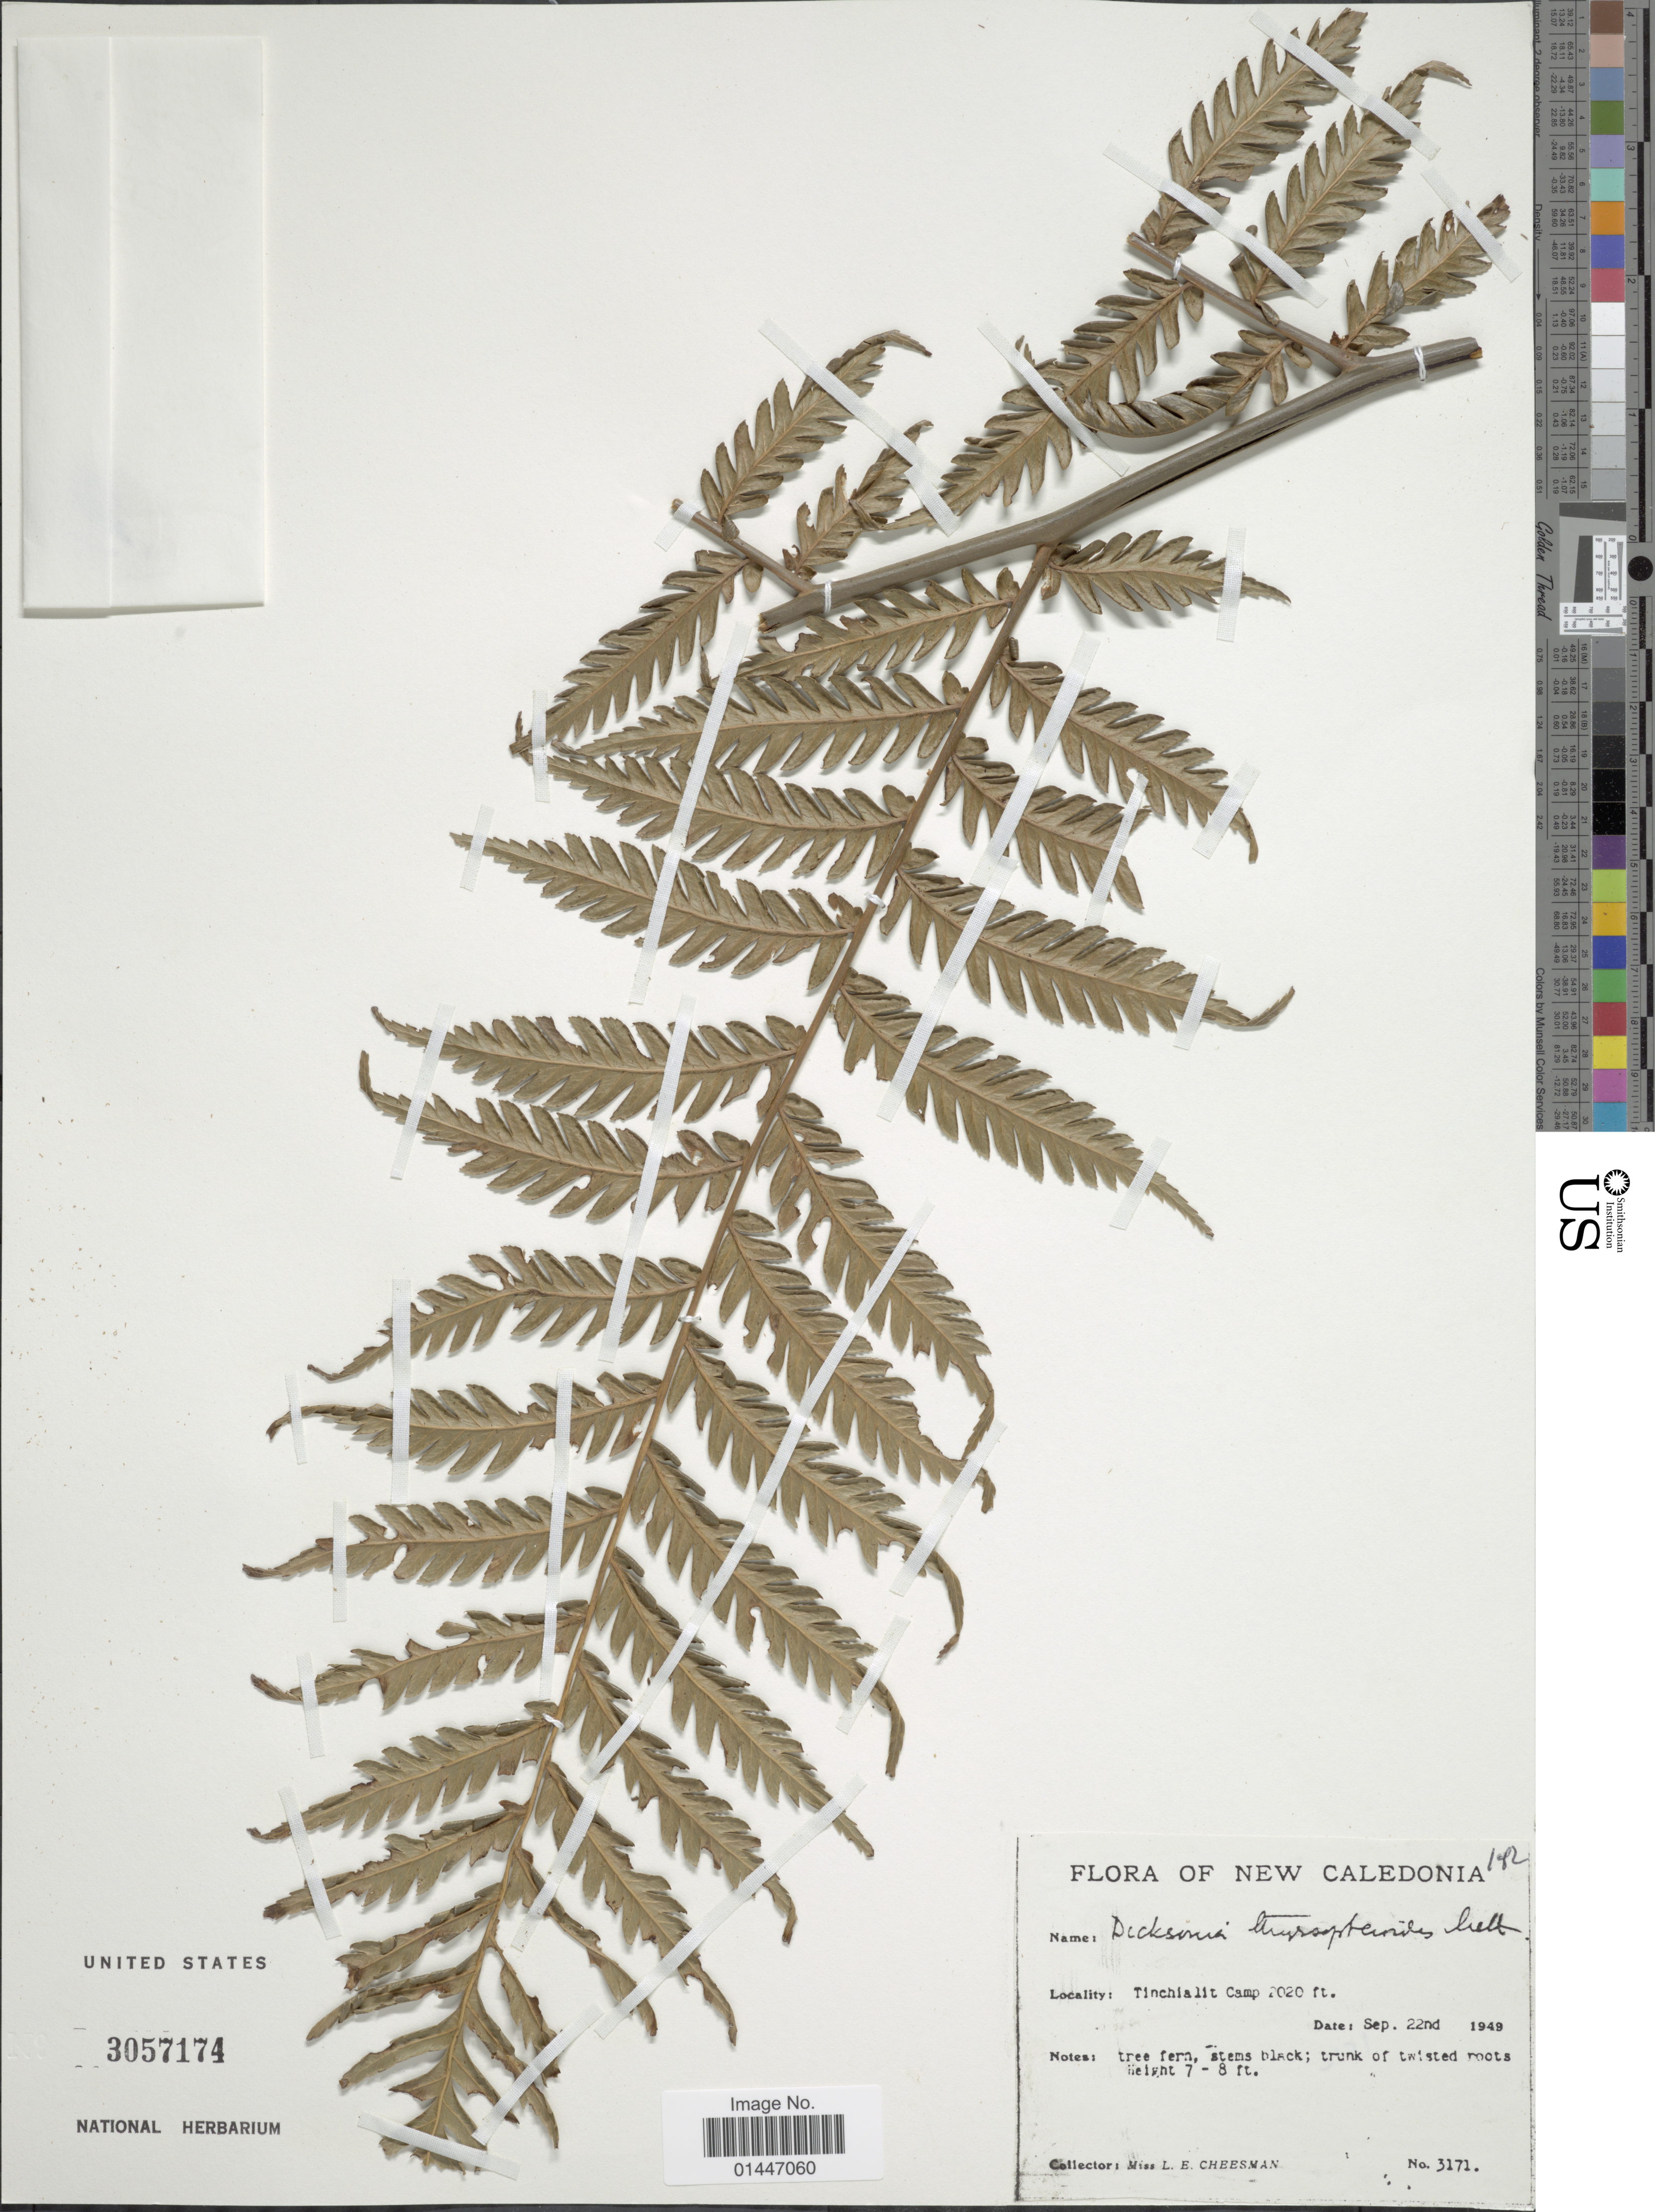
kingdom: Plantae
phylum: Tracheophyta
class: Polypodiopsida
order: Cyatheales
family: Dicksoniaceae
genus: Dicksonia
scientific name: Dicksonia thyrsopteroides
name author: Mett.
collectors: L. E. Cheesman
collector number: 3171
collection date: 1949-09-22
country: New Caledonia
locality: Tinchialit Camp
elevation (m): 616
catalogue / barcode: US 3057174